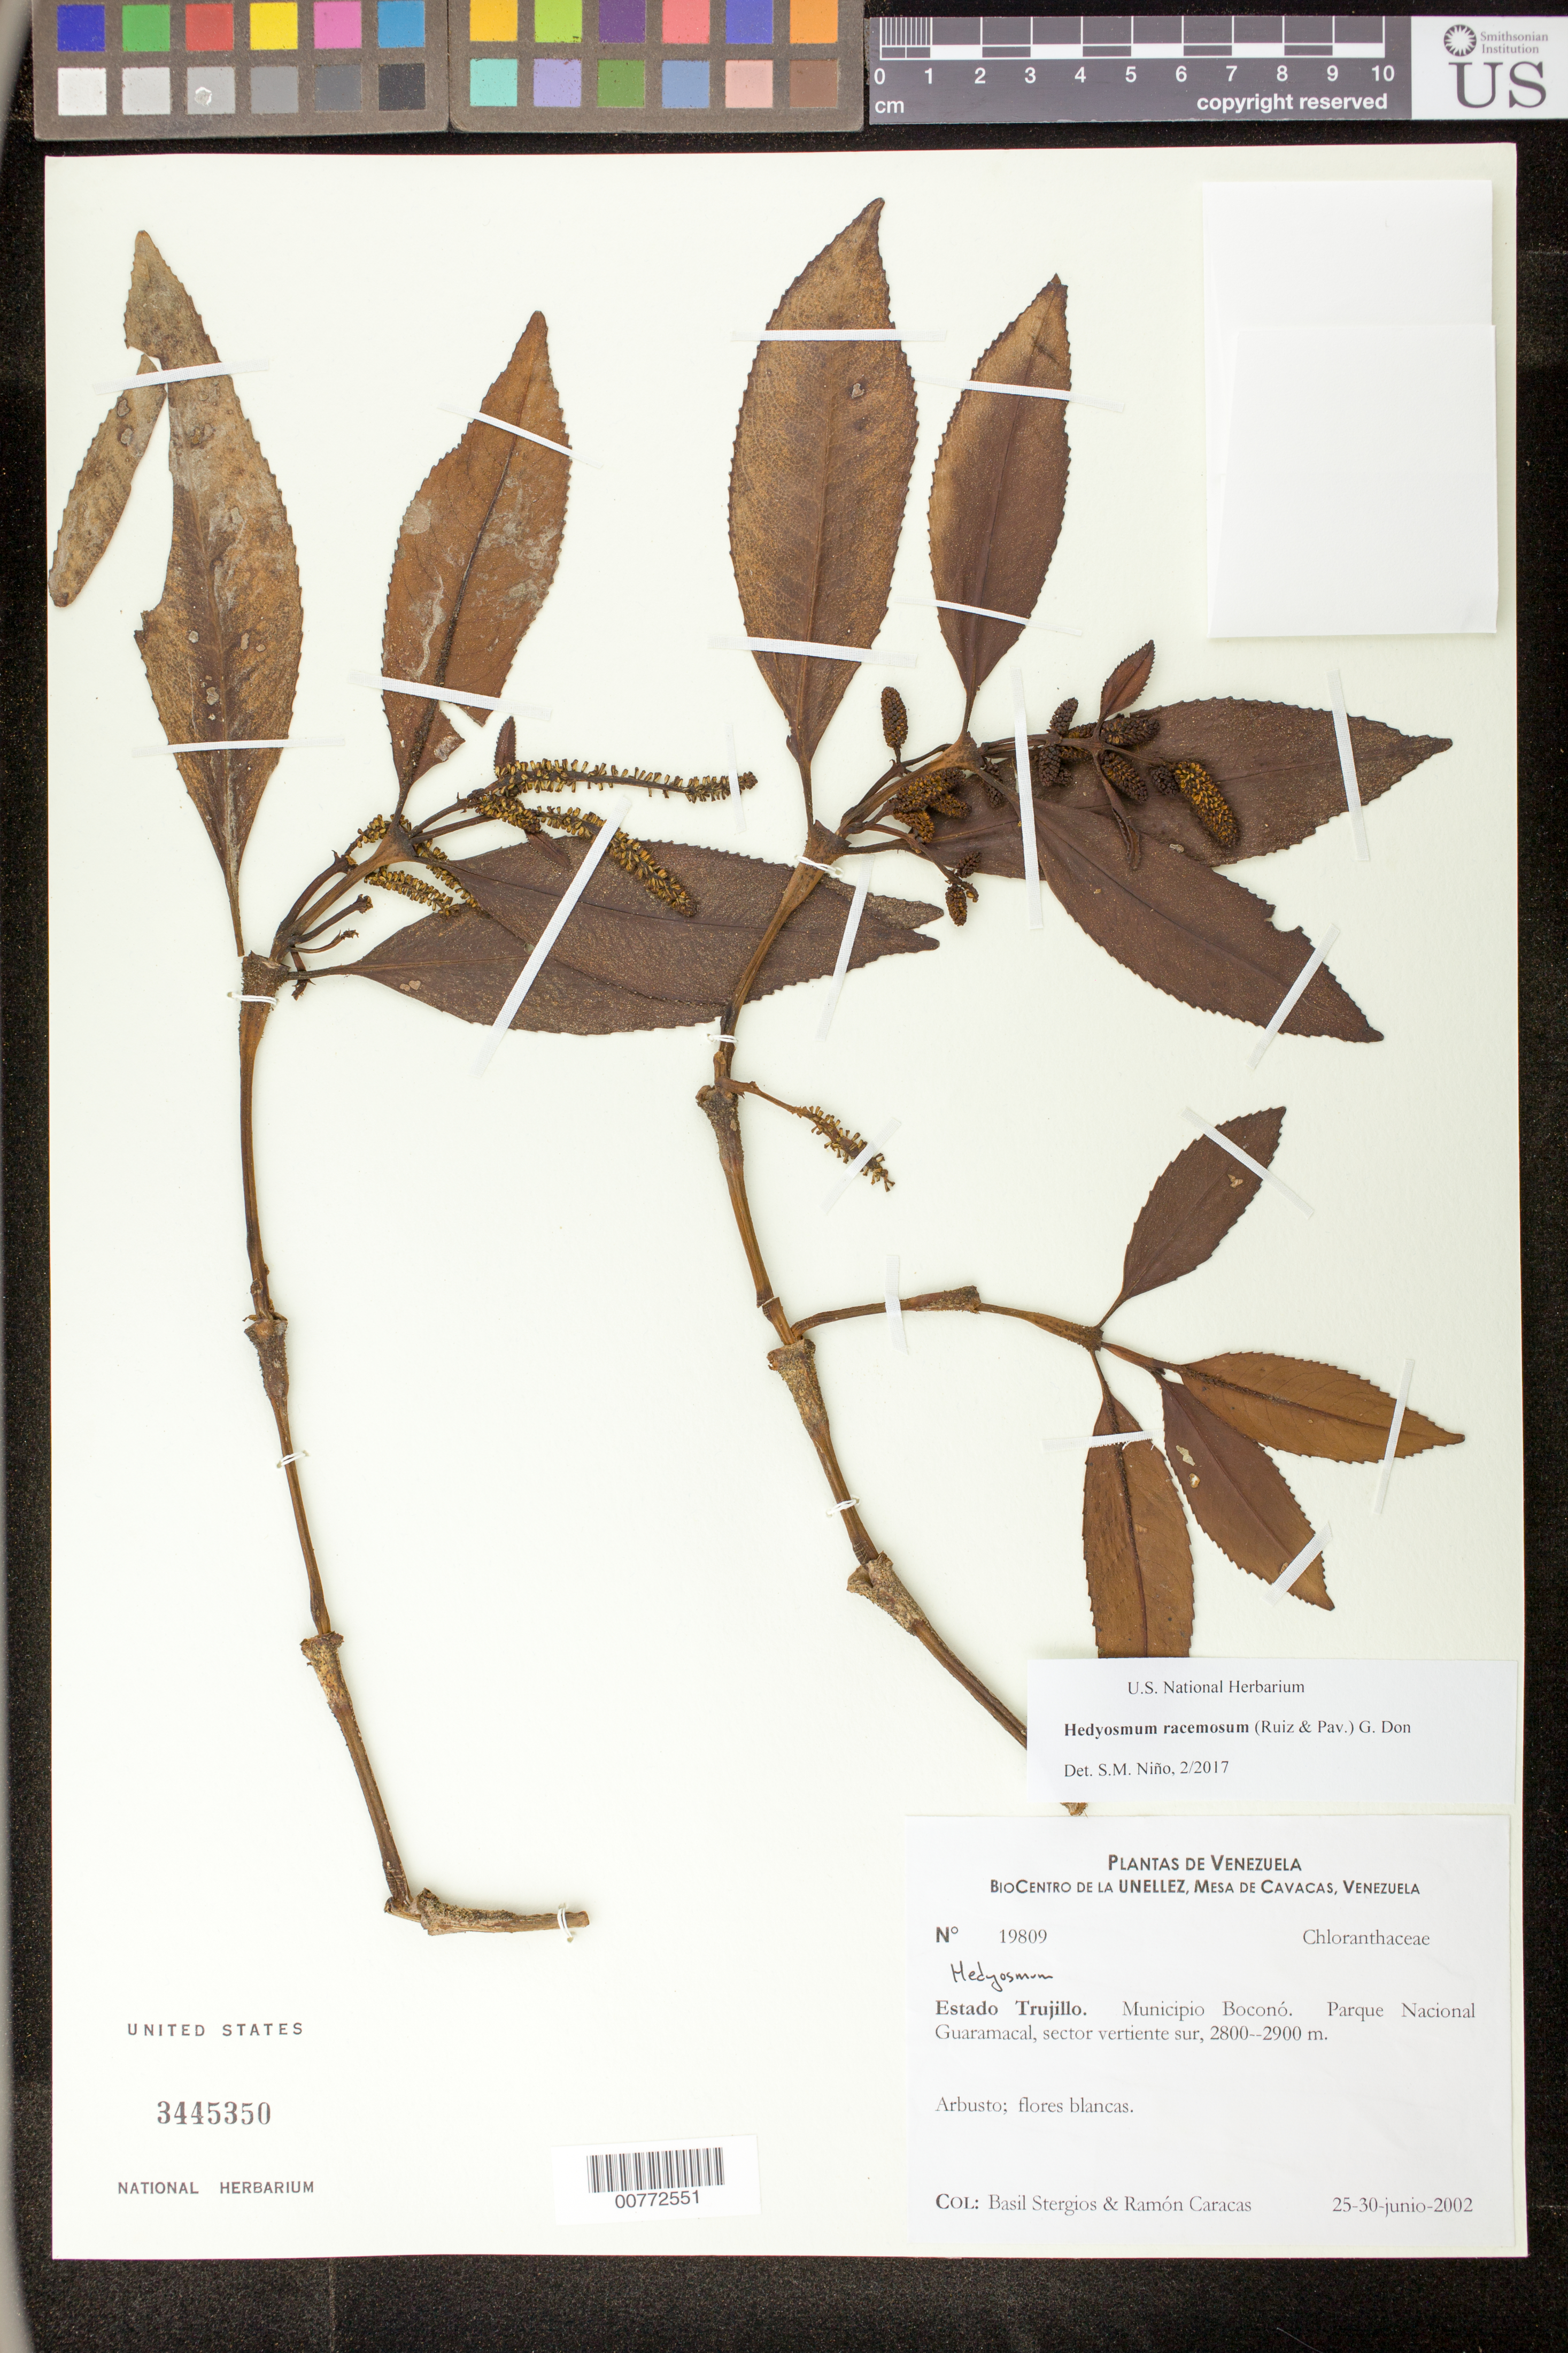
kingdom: Plantae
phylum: Tracheophyta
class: Magnoliopsida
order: Chloranthales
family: Chloranthaceae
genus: Hedyosmum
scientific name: Hedyosmum racemosum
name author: (Ruiz & Pav.) G. Don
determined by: Niño, S. M., (PORT), BioCentro-UNELLEZ (VENEZUELA)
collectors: B. G. Stergios & R. Caracas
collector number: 19809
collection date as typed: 25 Jun 2002 to 30 Jun 2002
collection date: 2002-06-25/2002-06-30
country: Venezuela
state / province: Trujillo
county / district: Boconó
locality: Parque Nacional Guaramacal, vertiente sur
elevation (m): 2800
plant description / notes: PORT, US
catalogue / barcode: US 3445350